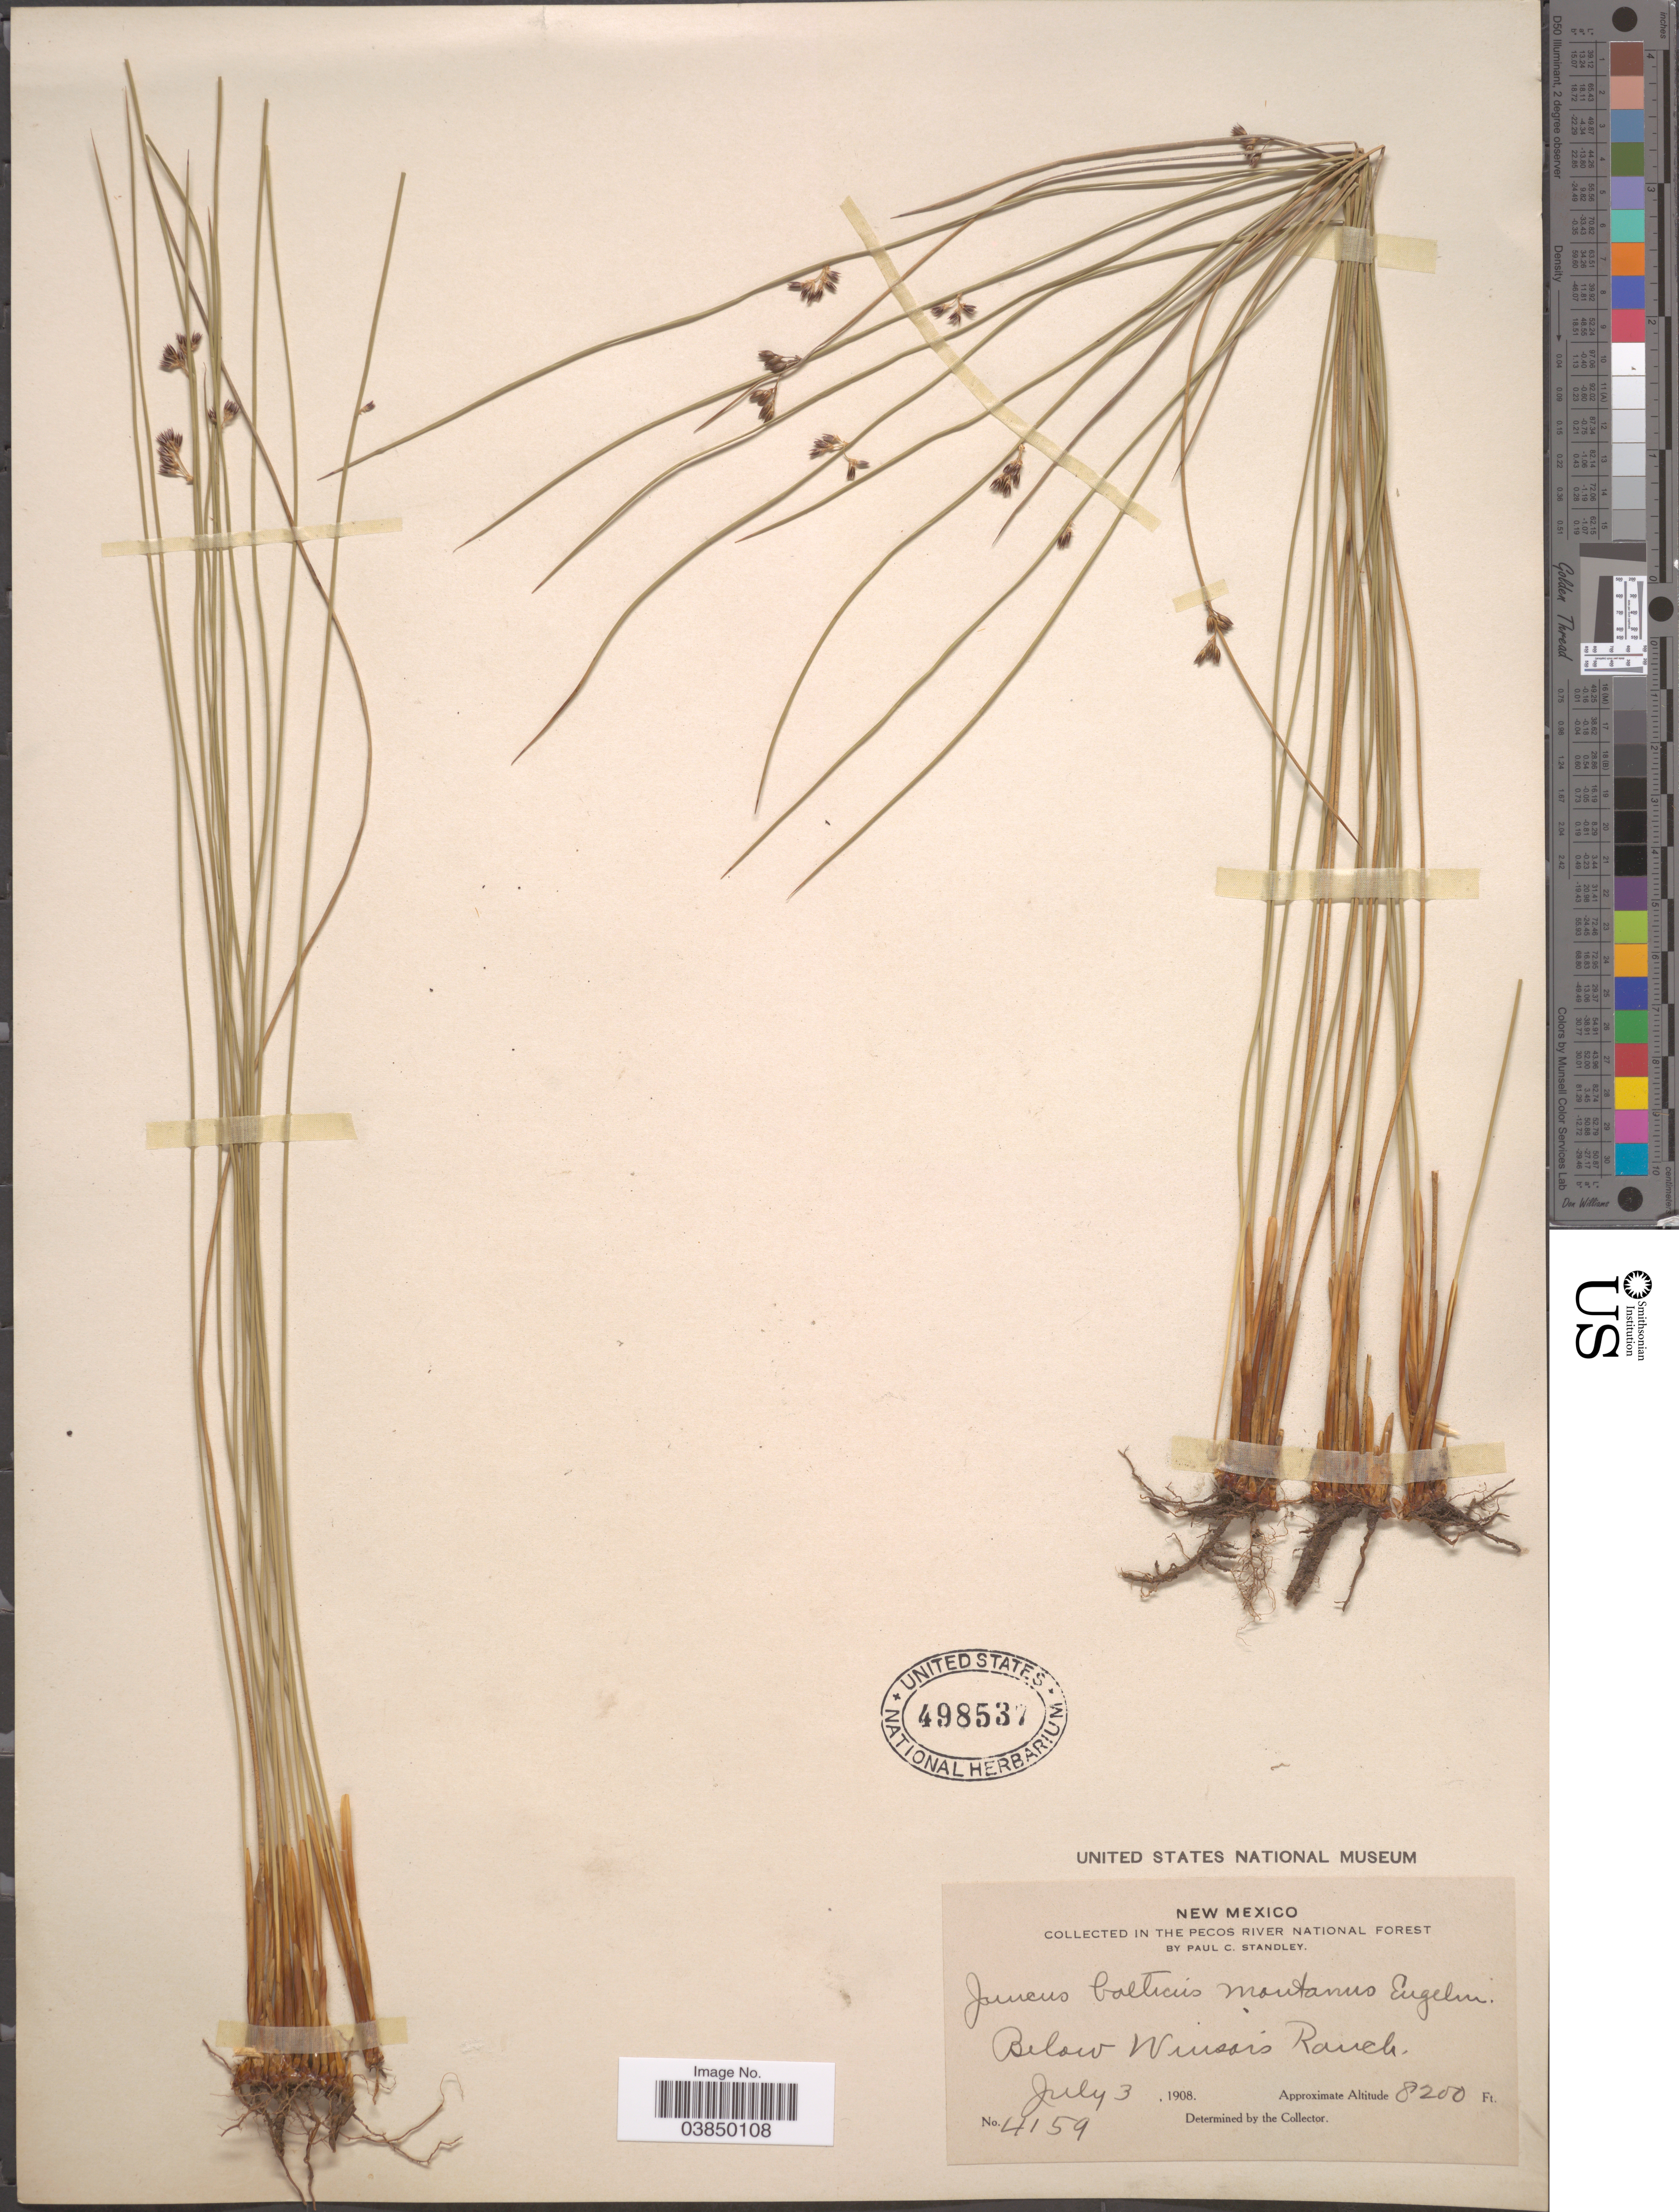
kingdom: Plantae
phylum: Tracheophyta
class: Liliopsida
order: Poales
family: Juncaceae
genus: Juncus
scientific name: Juncus balticus var. montanus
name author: Engelm.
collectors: P. C. Standley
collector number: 4159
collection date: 1908-07-03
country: United States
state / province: New Mexico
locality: In the Pecos River National Forest. Below Winsor's Ranch.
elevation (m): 2499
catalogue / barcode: US 498537